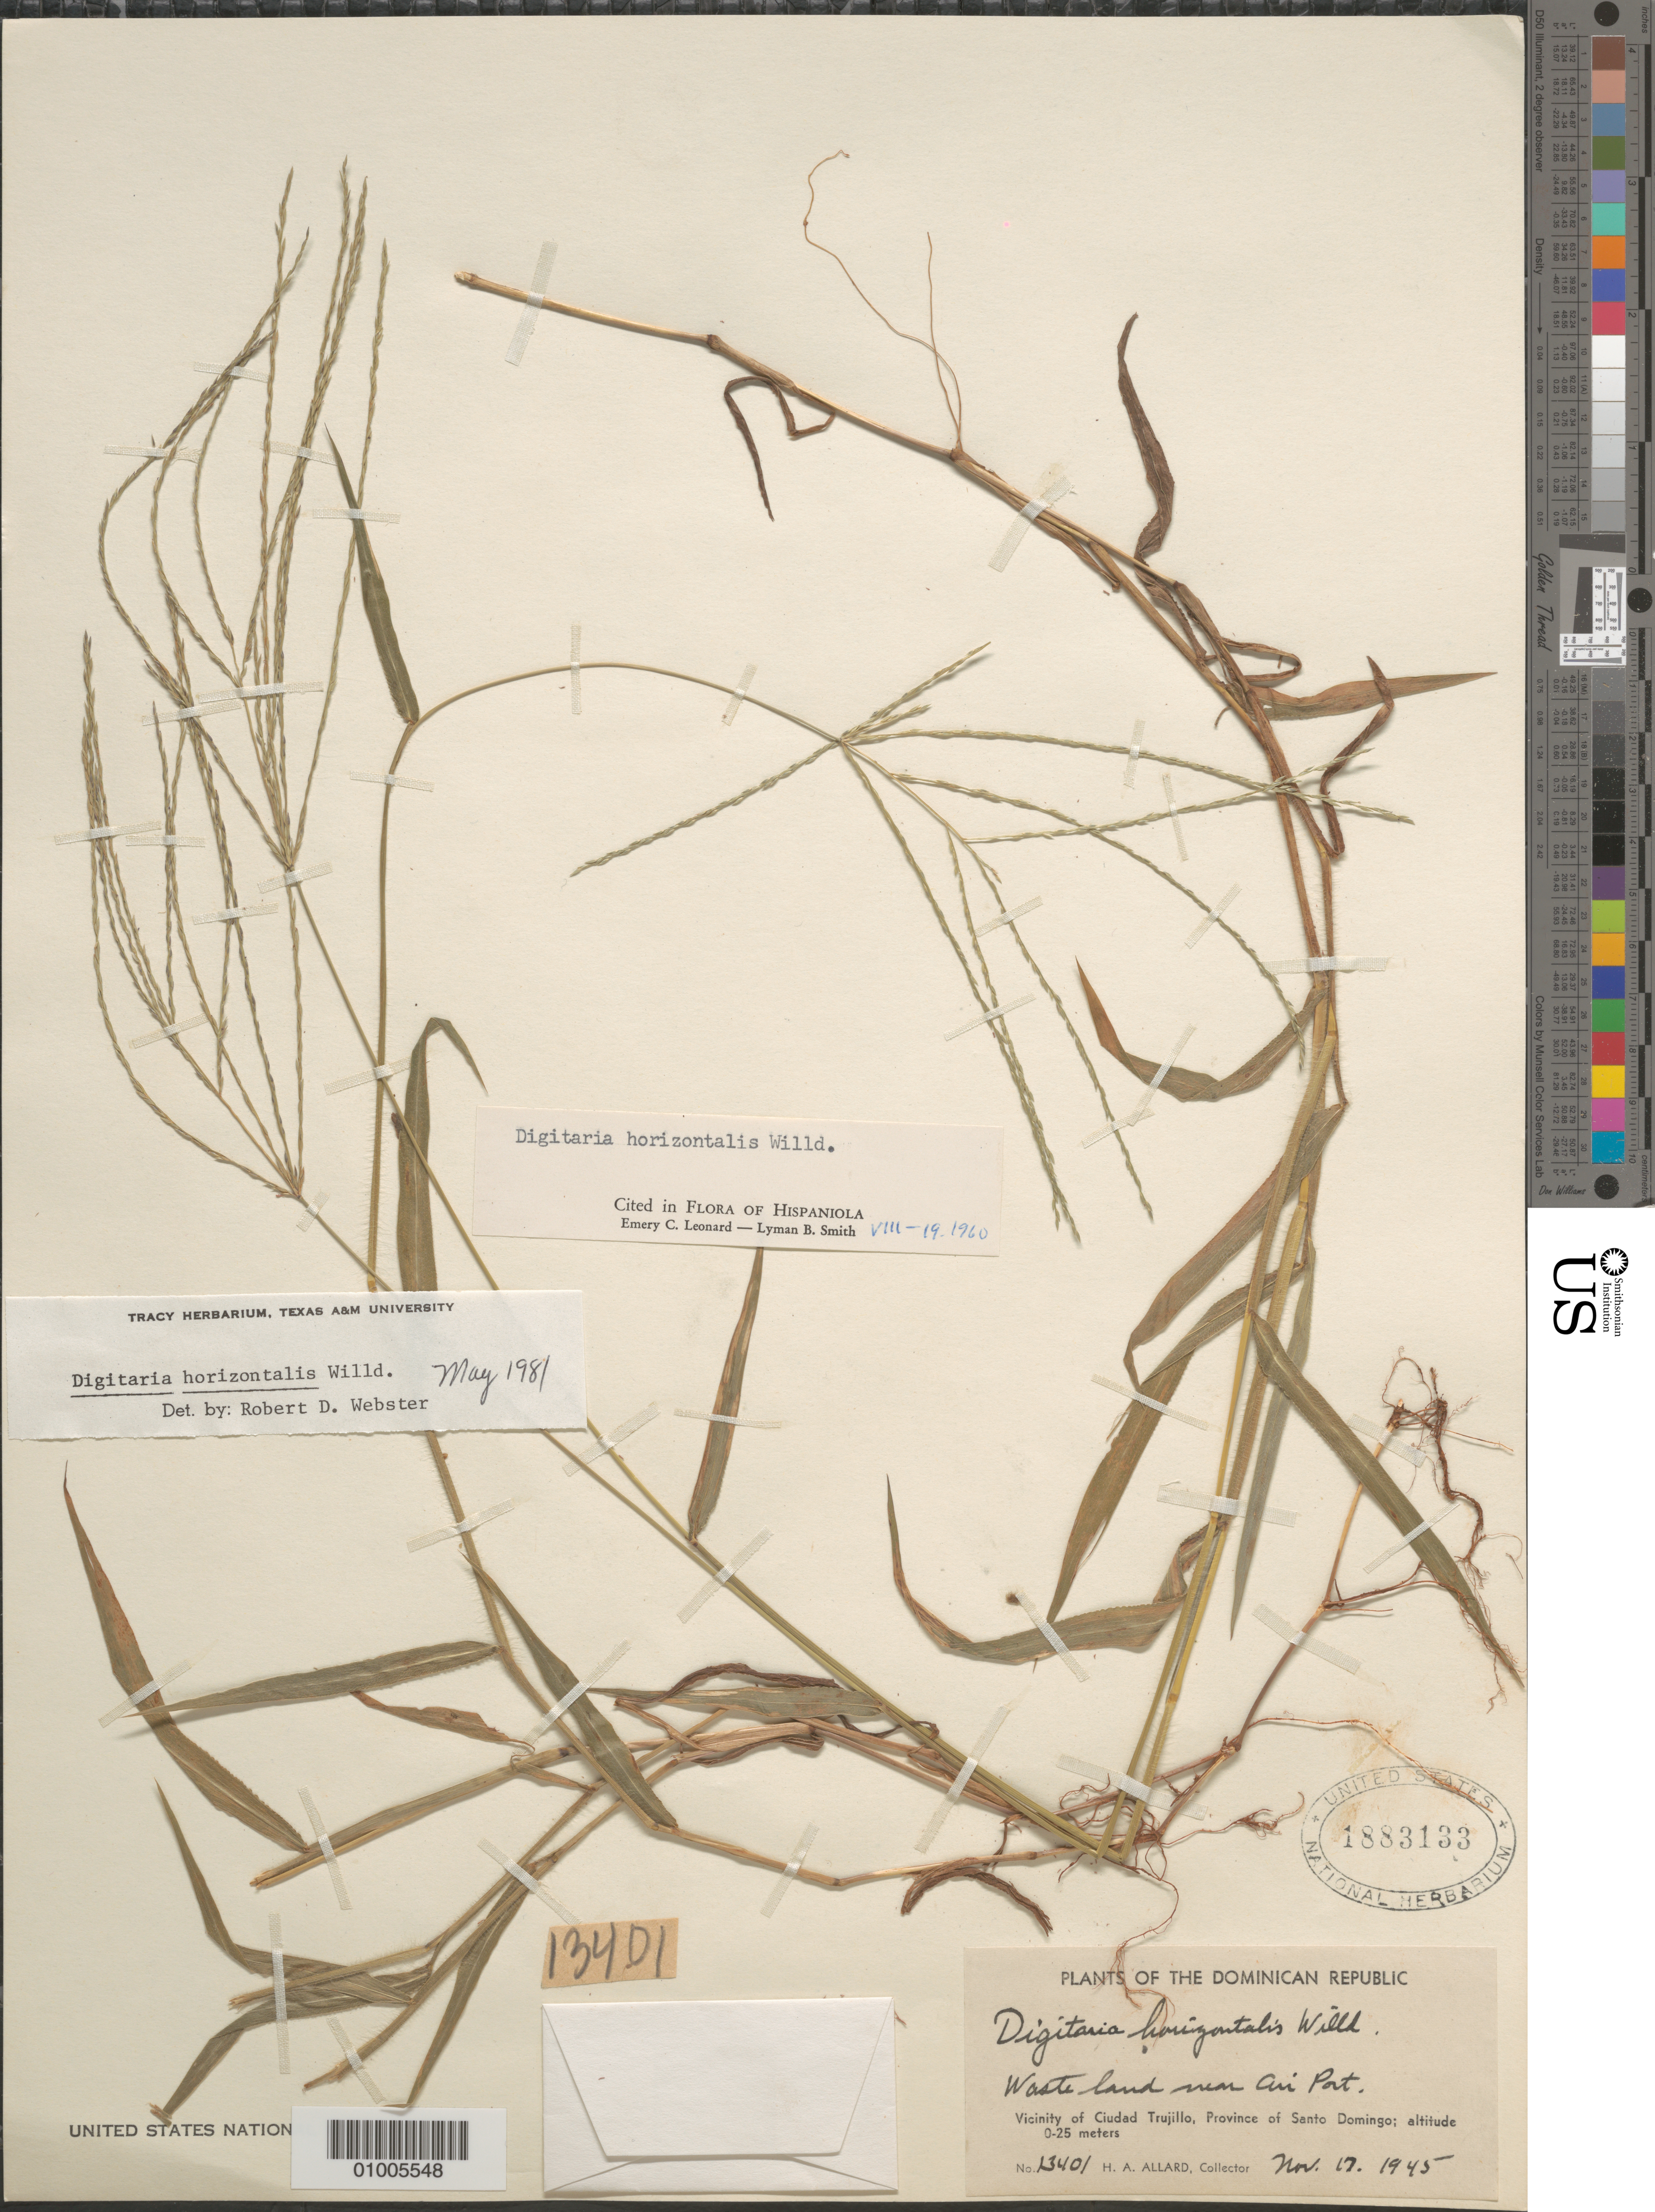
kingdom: Plantae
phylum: Tracheophyta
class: Liliopsida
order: Poales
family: Poaceae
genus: Digitaria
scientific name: Digitaria horizontalis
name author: Willd.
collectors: H. A. Allard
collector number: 13401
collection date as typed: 17 Nov 1945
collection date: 1945-11-17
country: Dominican Republic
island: Hispaniola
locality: Waste land near airport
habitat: waste land near airport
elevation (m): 0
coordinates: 0 N, 0 E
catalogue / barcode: US 1883133